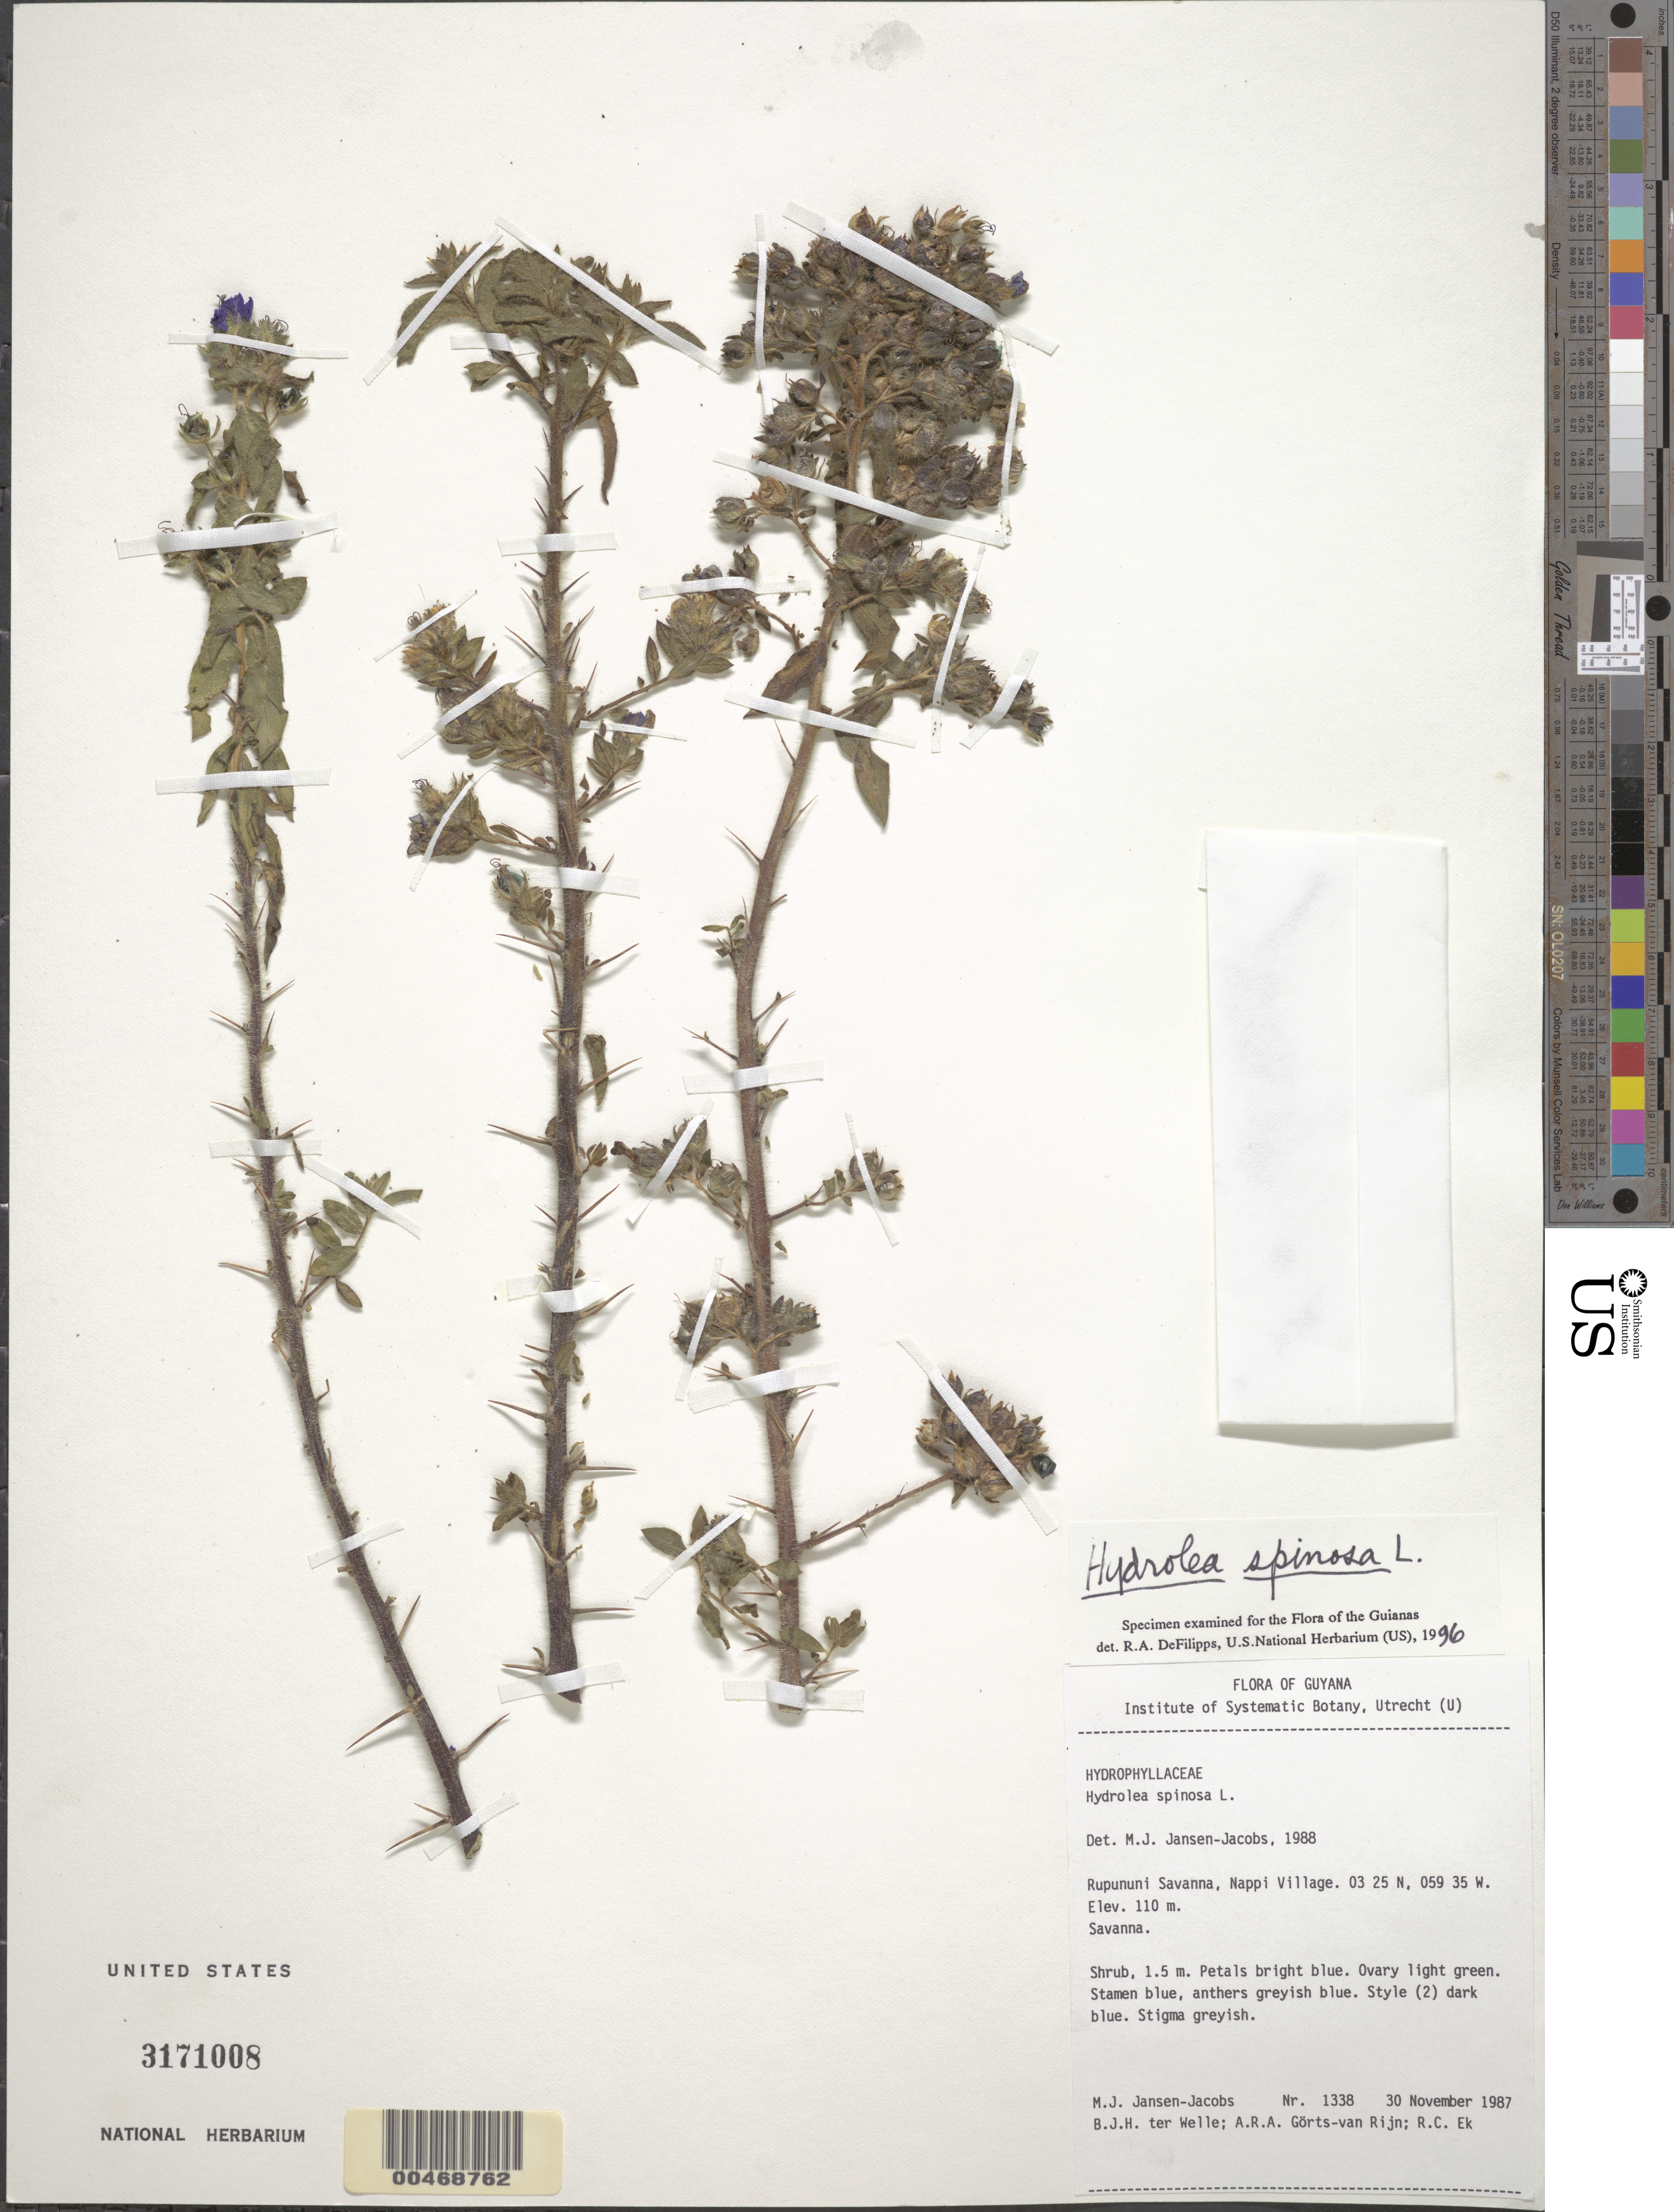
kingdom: Plantae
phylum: Tracheophyta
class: Magnoliopsida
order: Solanales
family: Hydroleaceae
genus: Hydrolea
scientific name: Hydrolea spinosa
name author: L.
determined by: DeFilipps, R. A.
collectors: M. J. Jansen-Jacobs, B. Welle, A. .R. A. Görts-van Rijn & R. C. Ek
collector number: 1338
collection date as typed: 30-Nov-87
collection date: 1987-11-30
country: Guyana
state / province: U. Takutu-U. Essequibo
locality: Nappi Village, Rupununi Savanna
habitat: Savanna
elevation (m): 110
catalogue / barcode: US 3171008